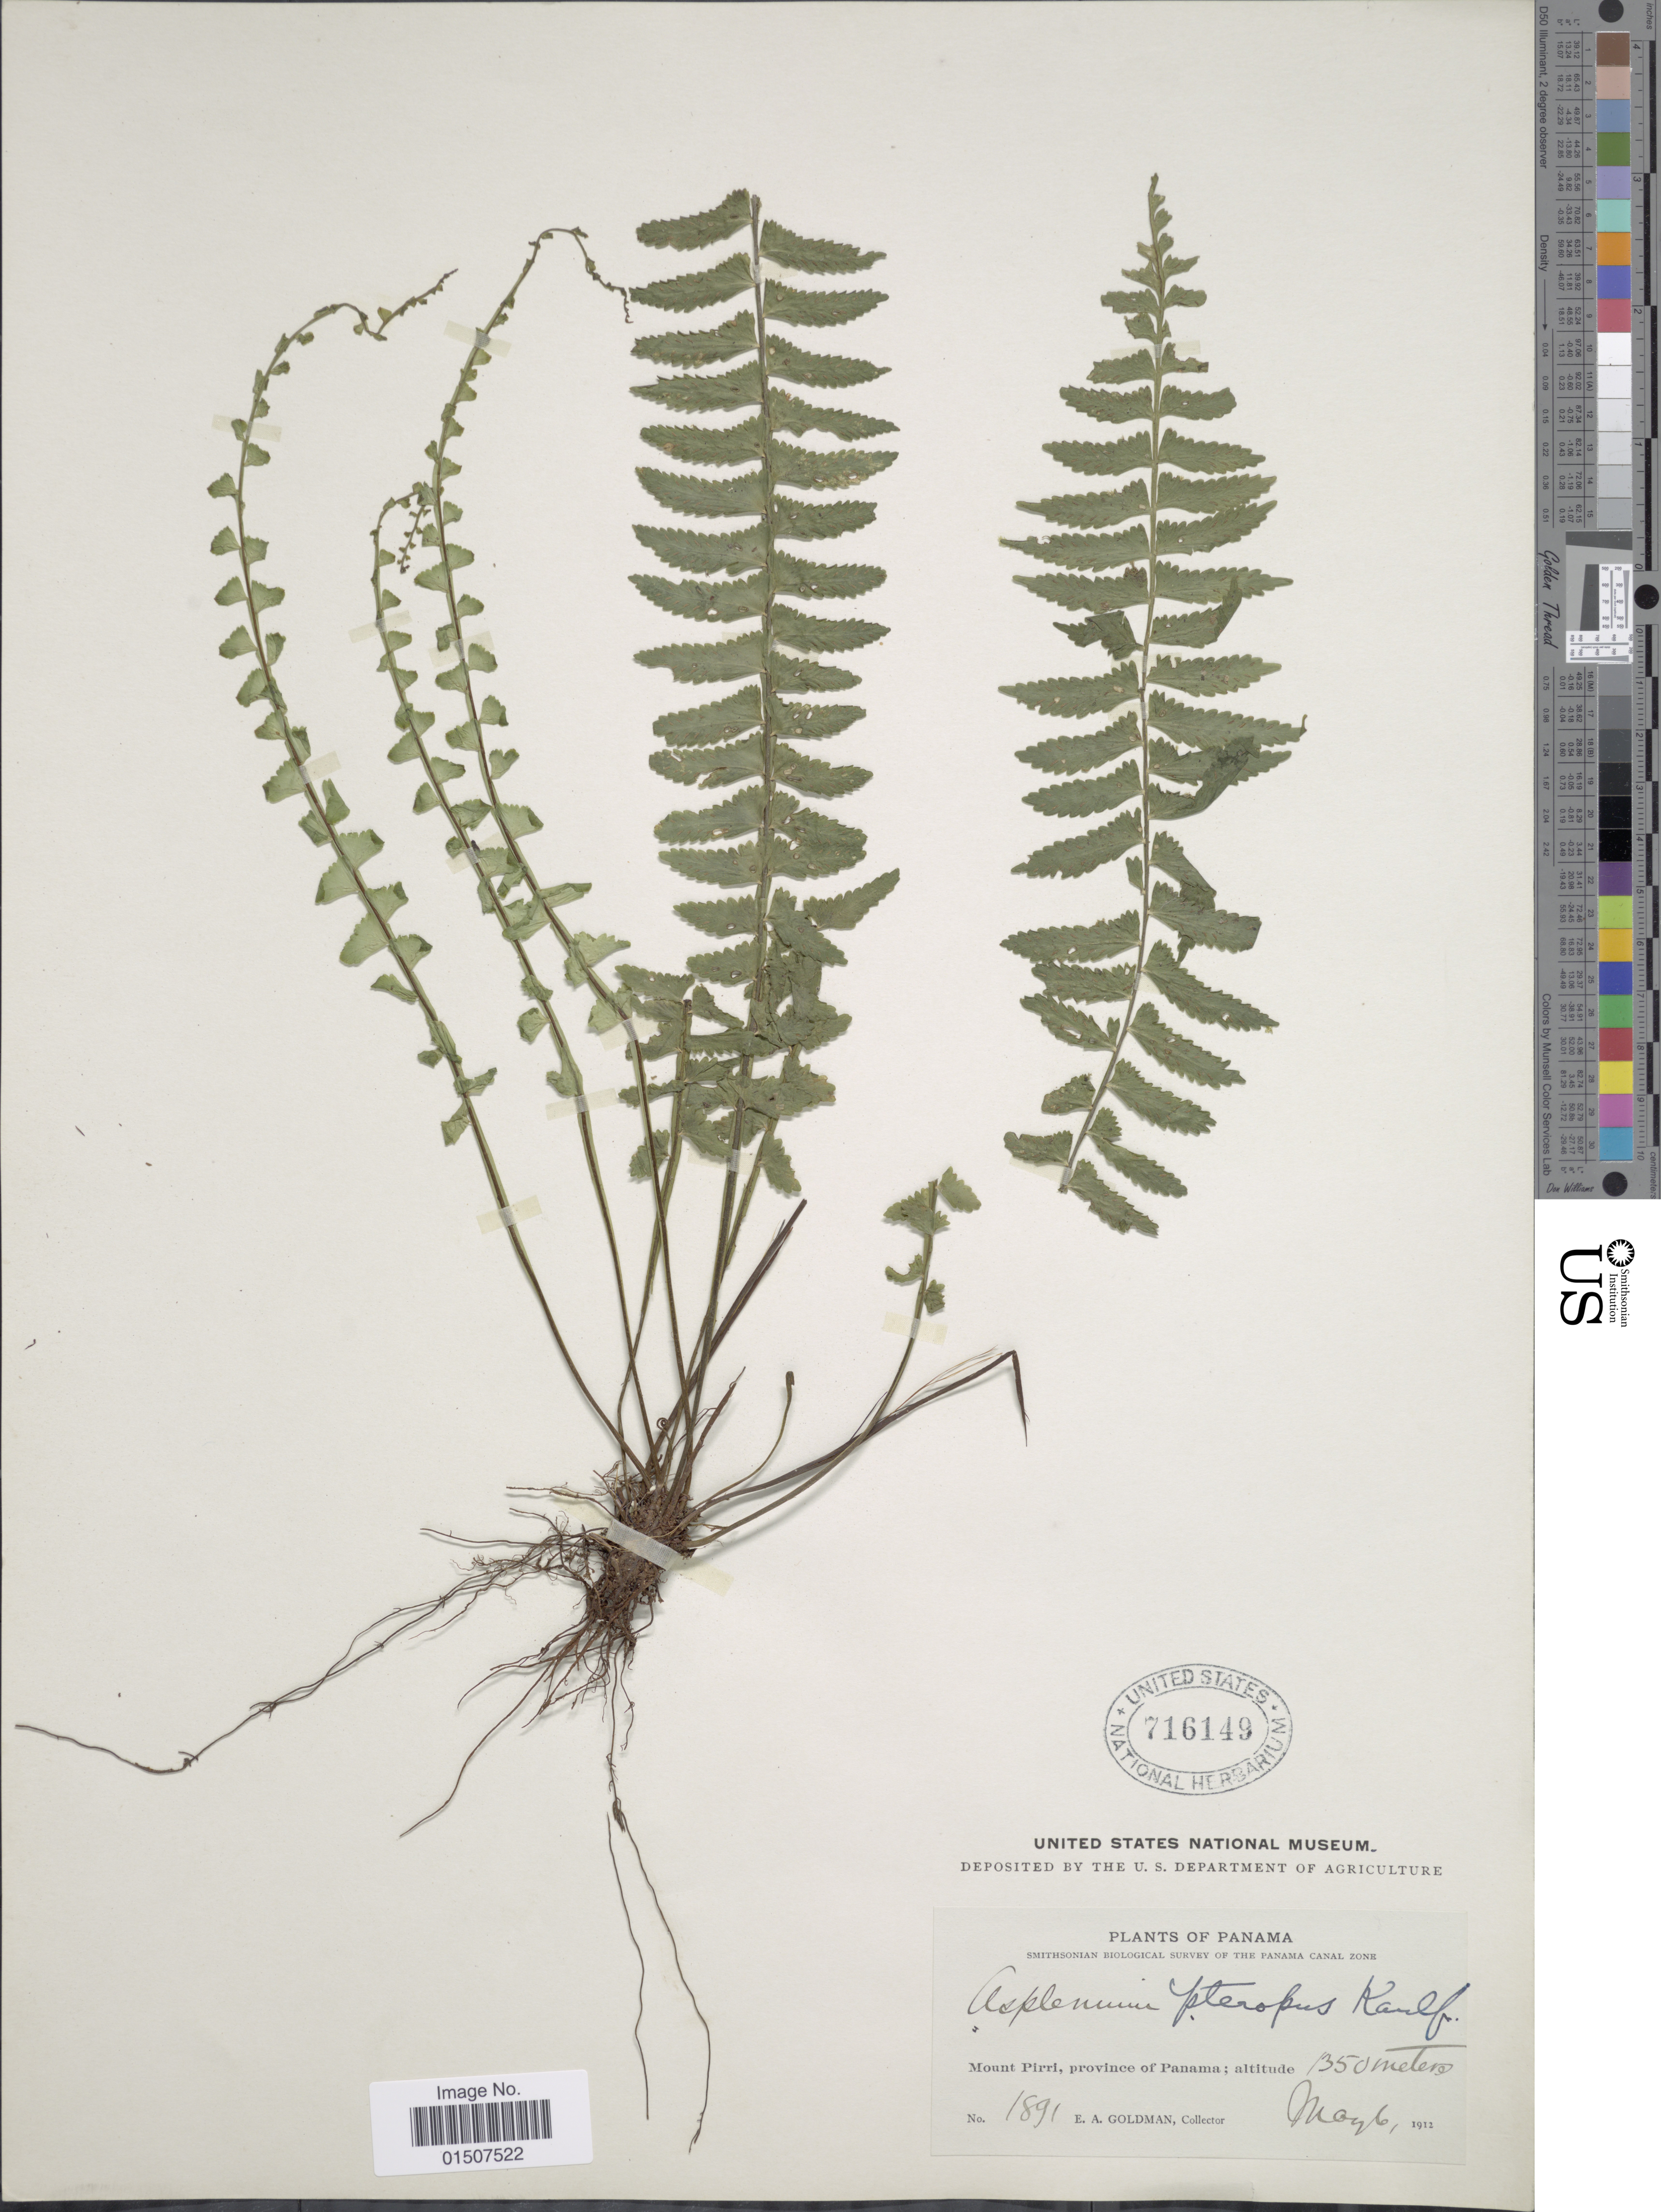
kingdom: Plantae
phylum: Tracheophyta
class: Polypodiopsida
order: Polypodiales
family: Aspleniaceae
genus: Asplenium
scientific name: Asplenium pteropus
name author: Kaulf.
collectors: E. A. Goldman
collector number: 1891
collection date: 1912-05-06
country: Panama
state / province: Colón / Panamá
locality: Mount Pirri, Province of Panama.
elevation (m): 1350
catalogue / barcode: US 716149